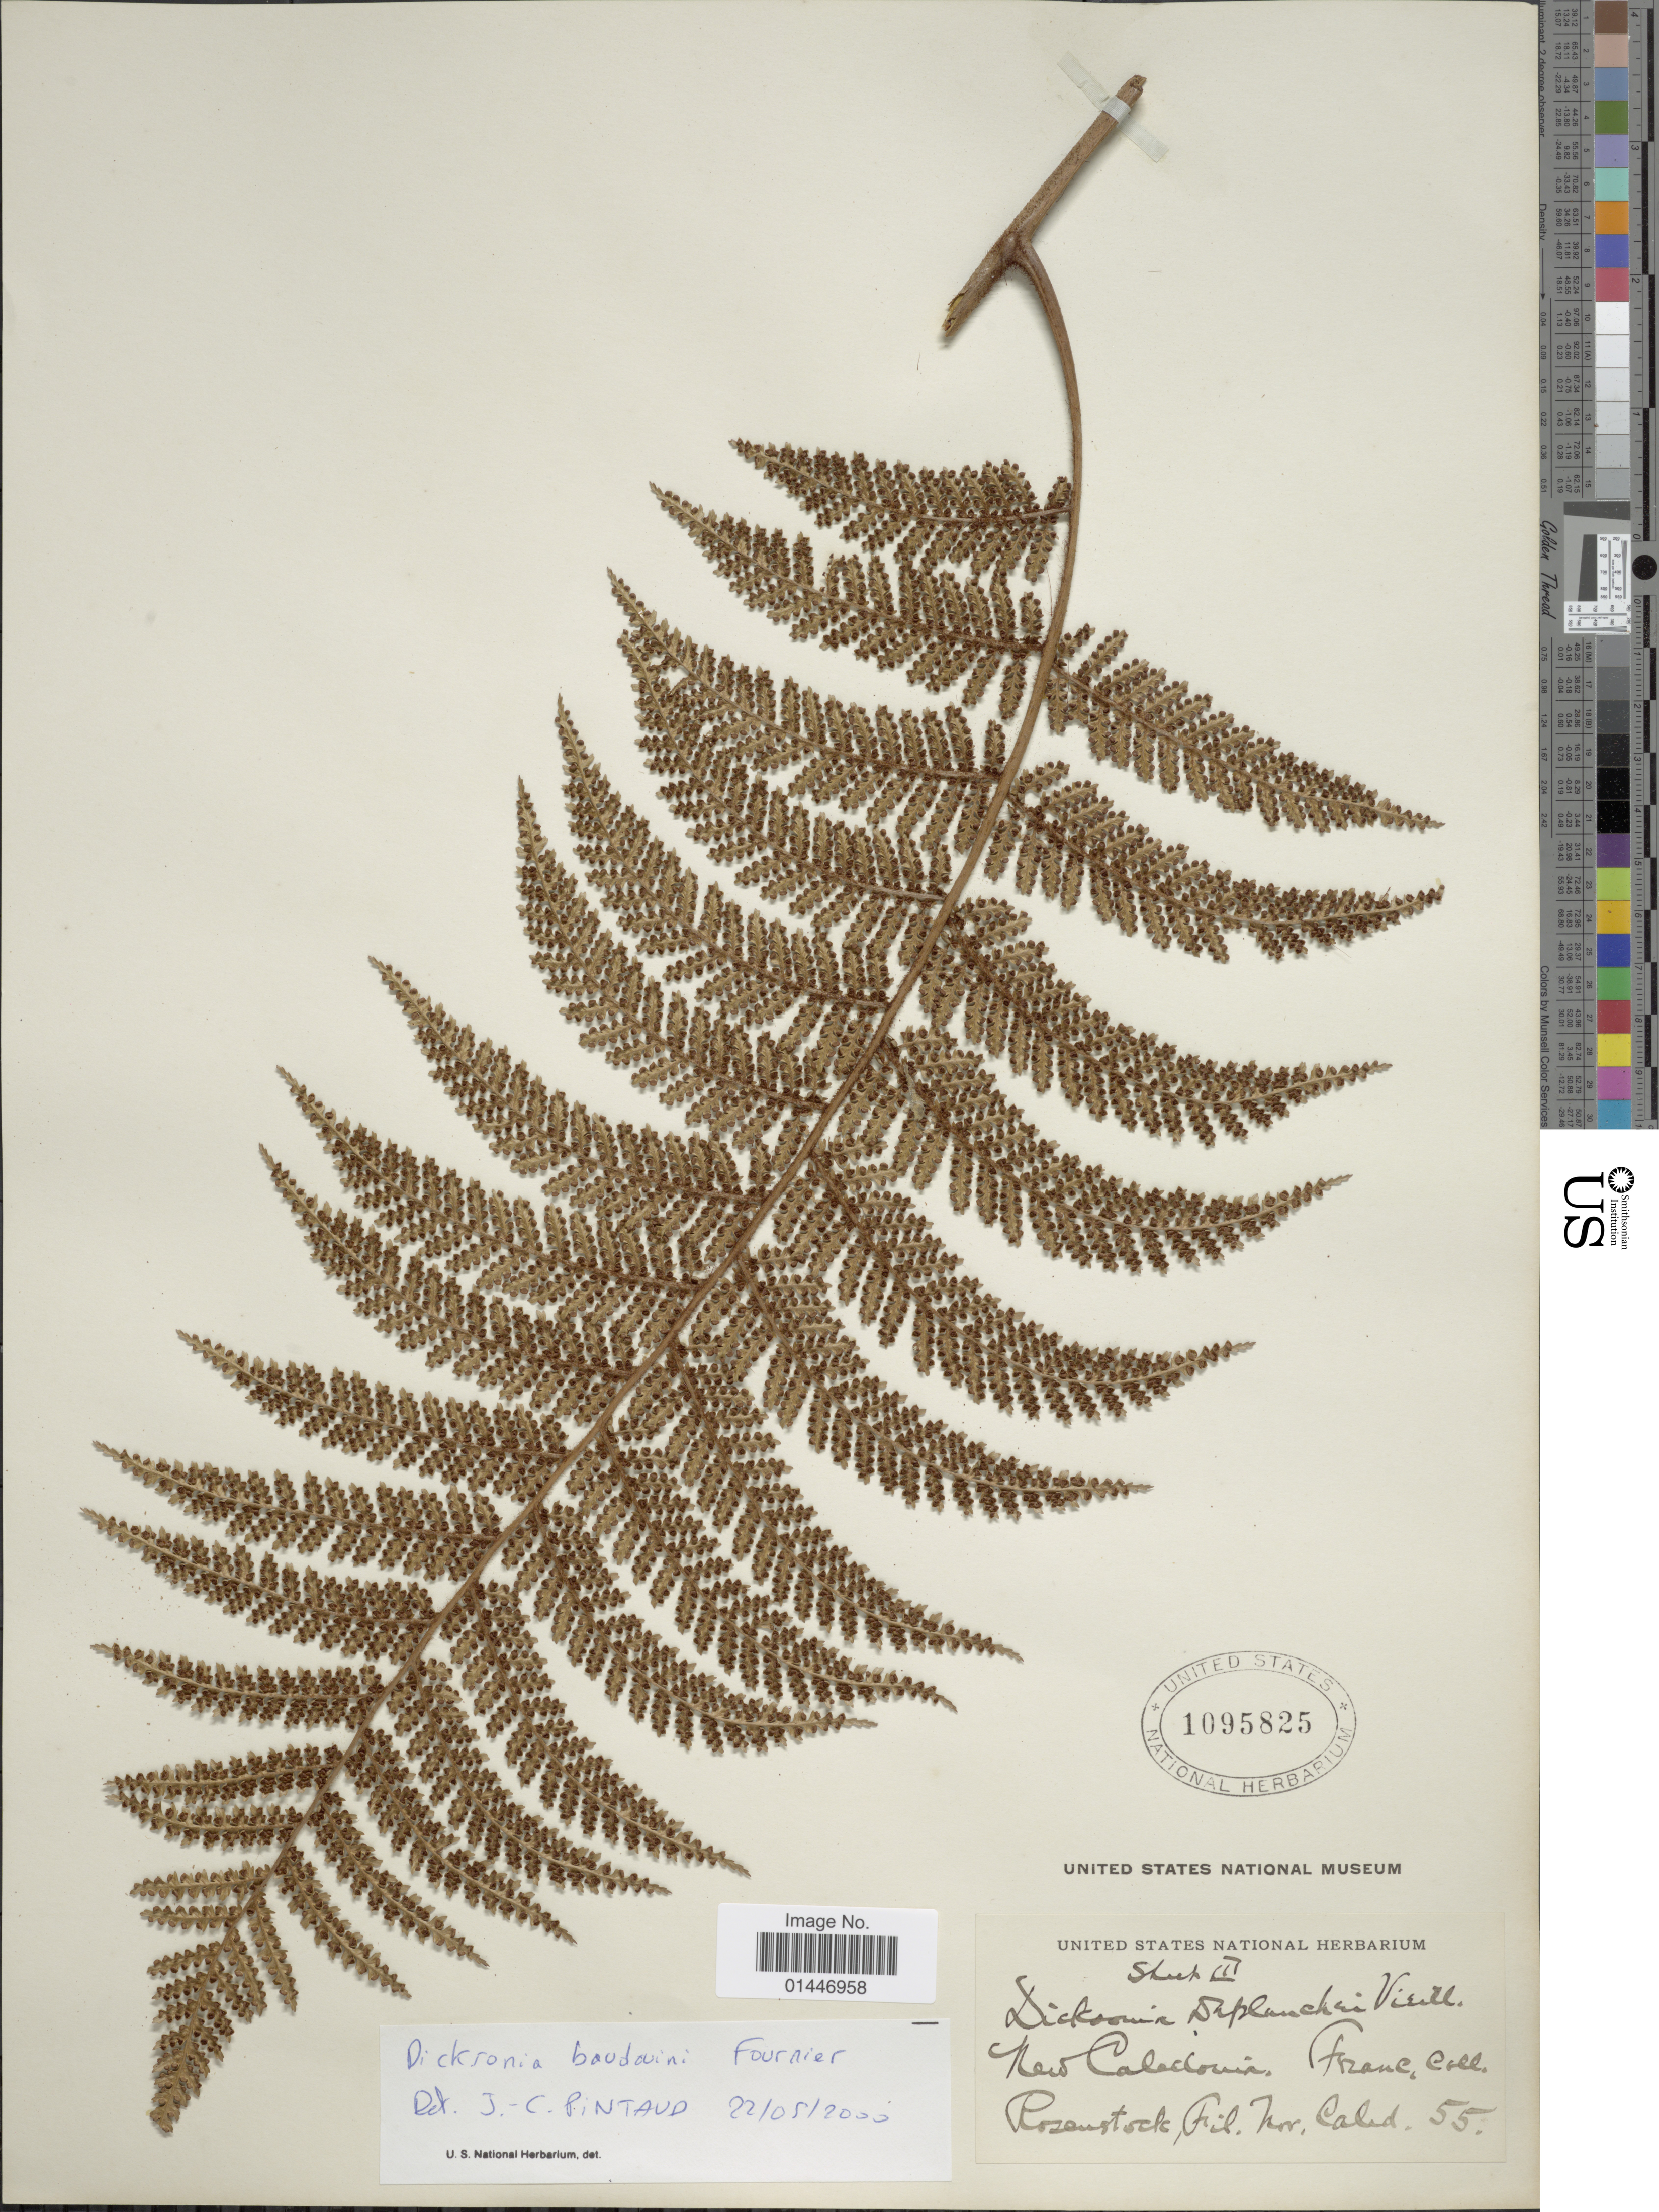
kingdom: Plantae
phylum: Tracheophyta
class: Polypodiopsida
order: Cyatheales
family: Dicksoniaceae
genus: Dicksonia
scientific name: Dicksonia baudouinii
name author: E. Fourn.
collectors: I. Franc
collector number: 55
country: New Caledonia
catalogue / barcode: US 1095825